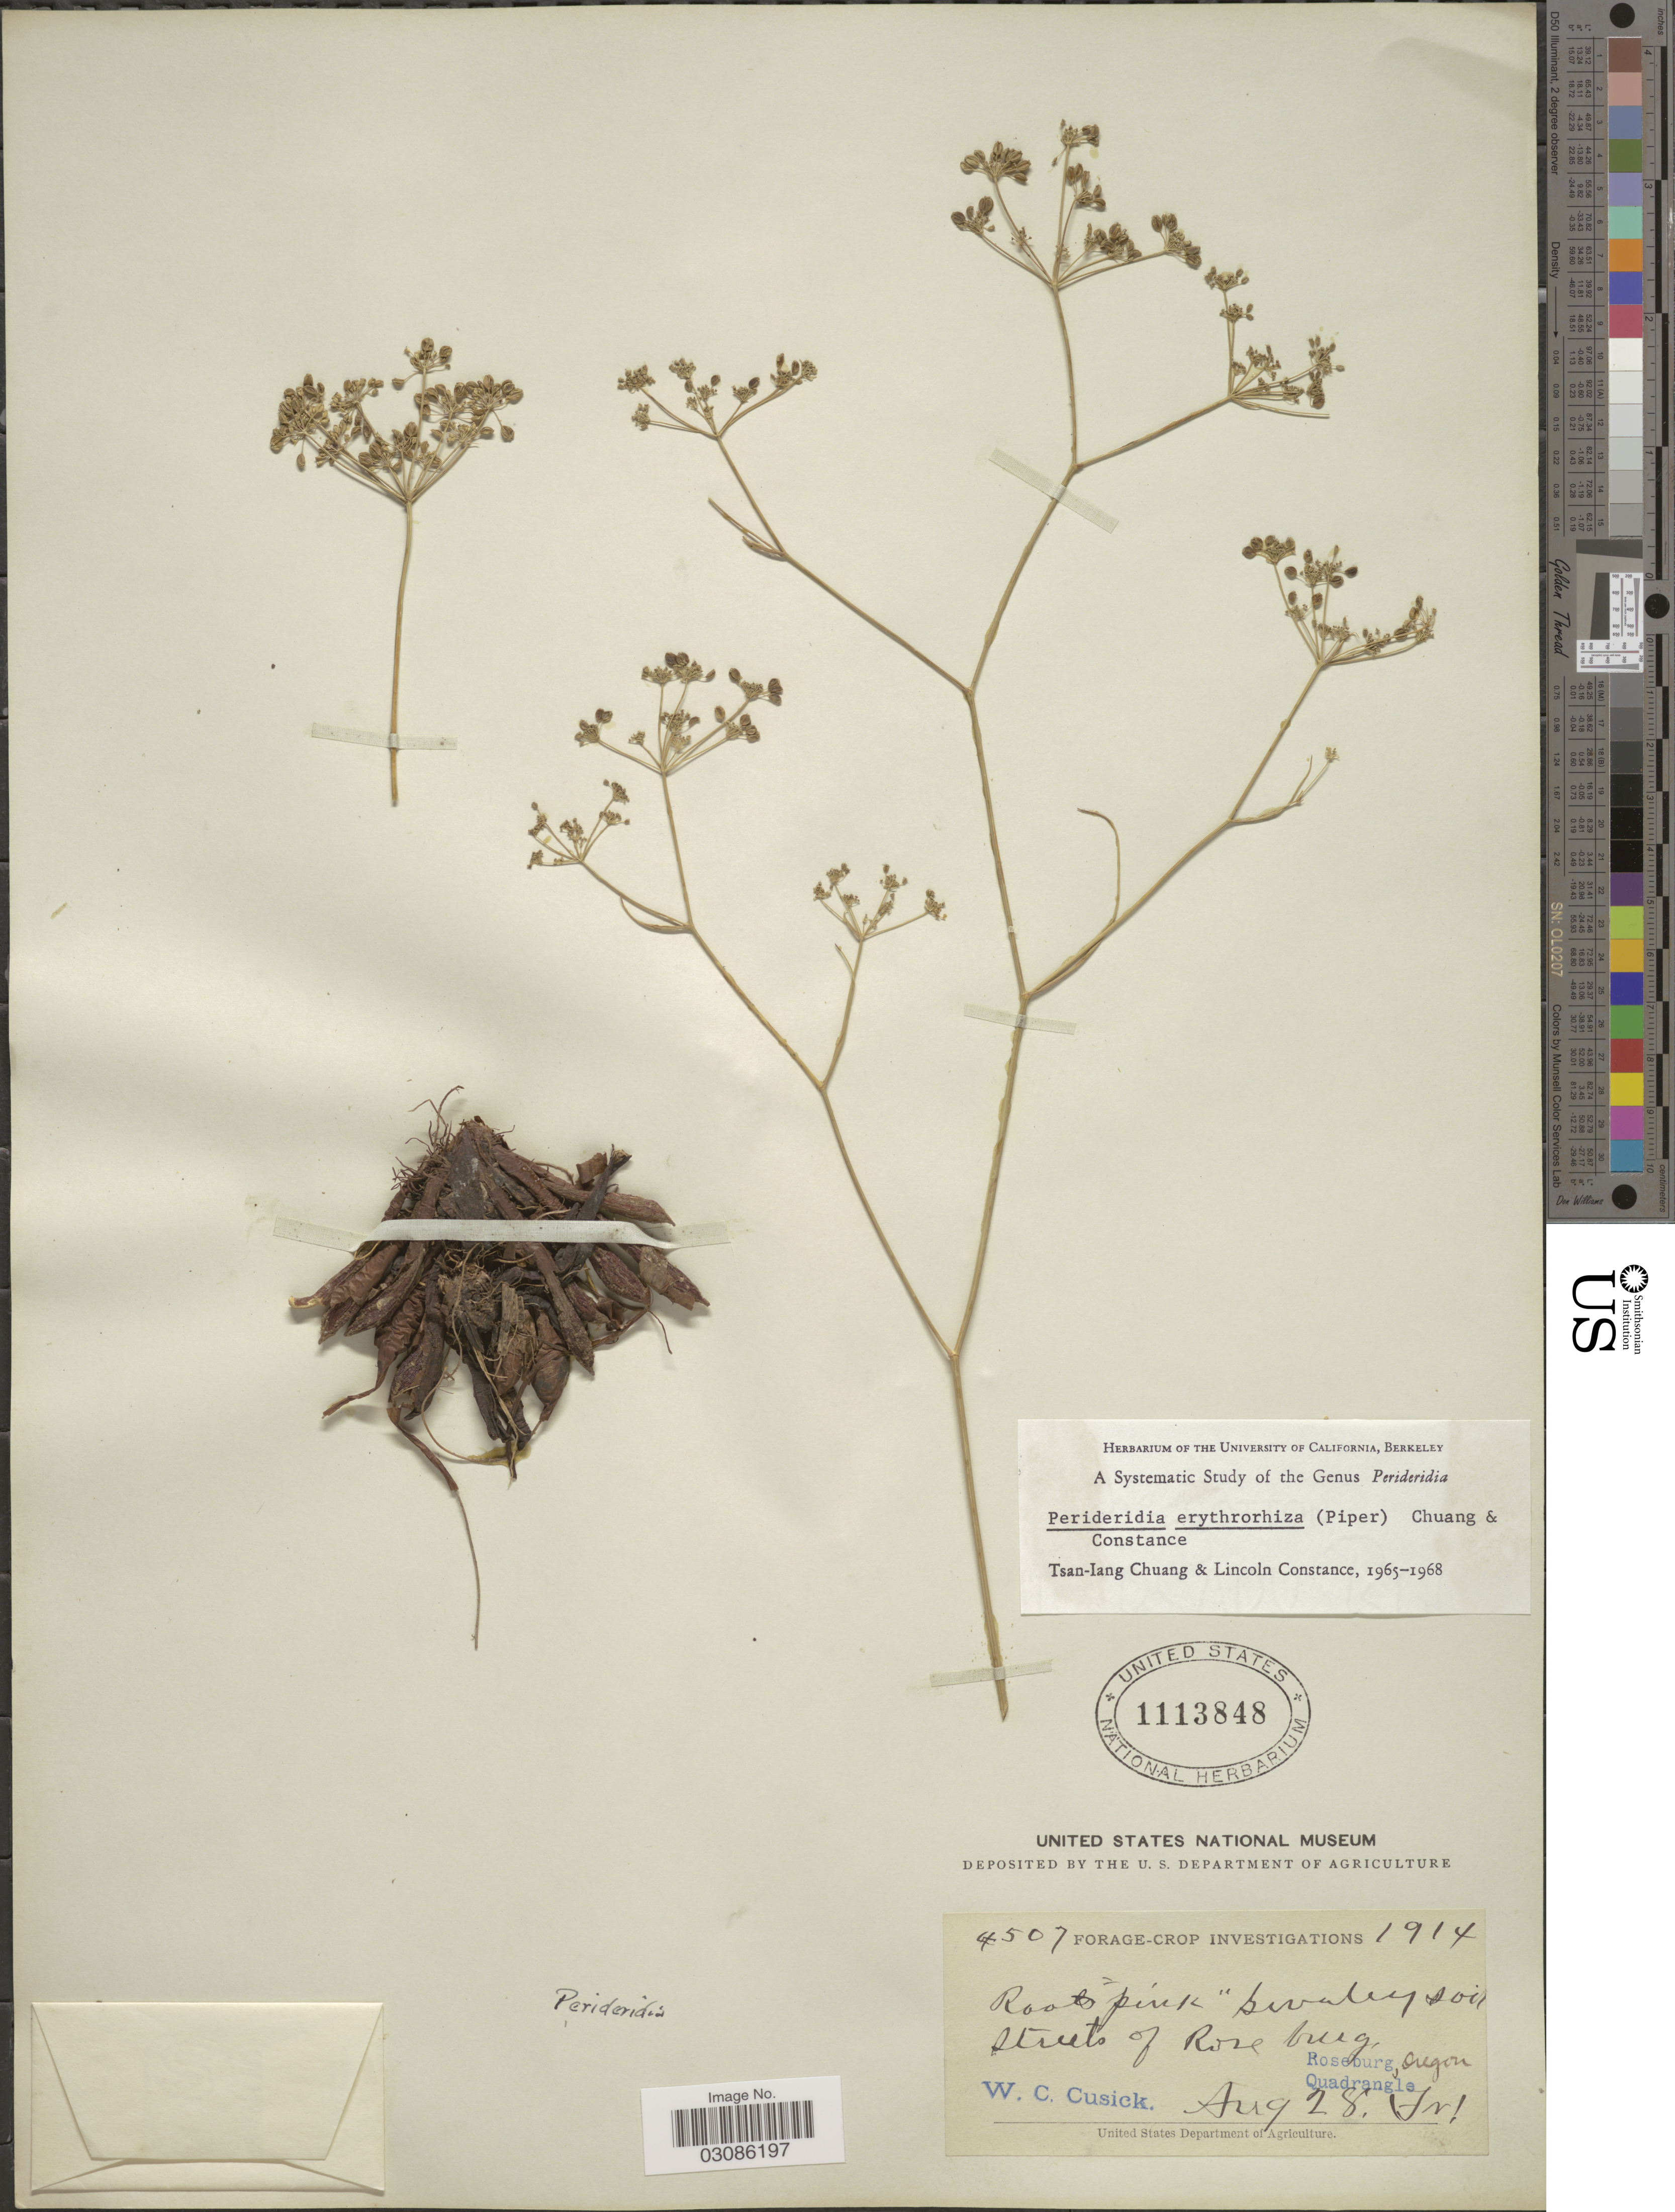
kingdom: Plantae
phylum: Tracheophyta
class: Magnoliopsida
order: Apiales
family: Apiaceae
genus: Perideridia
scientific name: Perideridia erythrorhiza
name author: (Piper) T.I. Chuang & Constance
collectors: W. C. Cusick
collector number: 4507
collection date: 1914-08-28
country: United States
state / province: Oregon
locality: Streets of Rose burg, Roseburg, Quadrangle.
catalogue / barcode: US 1113848